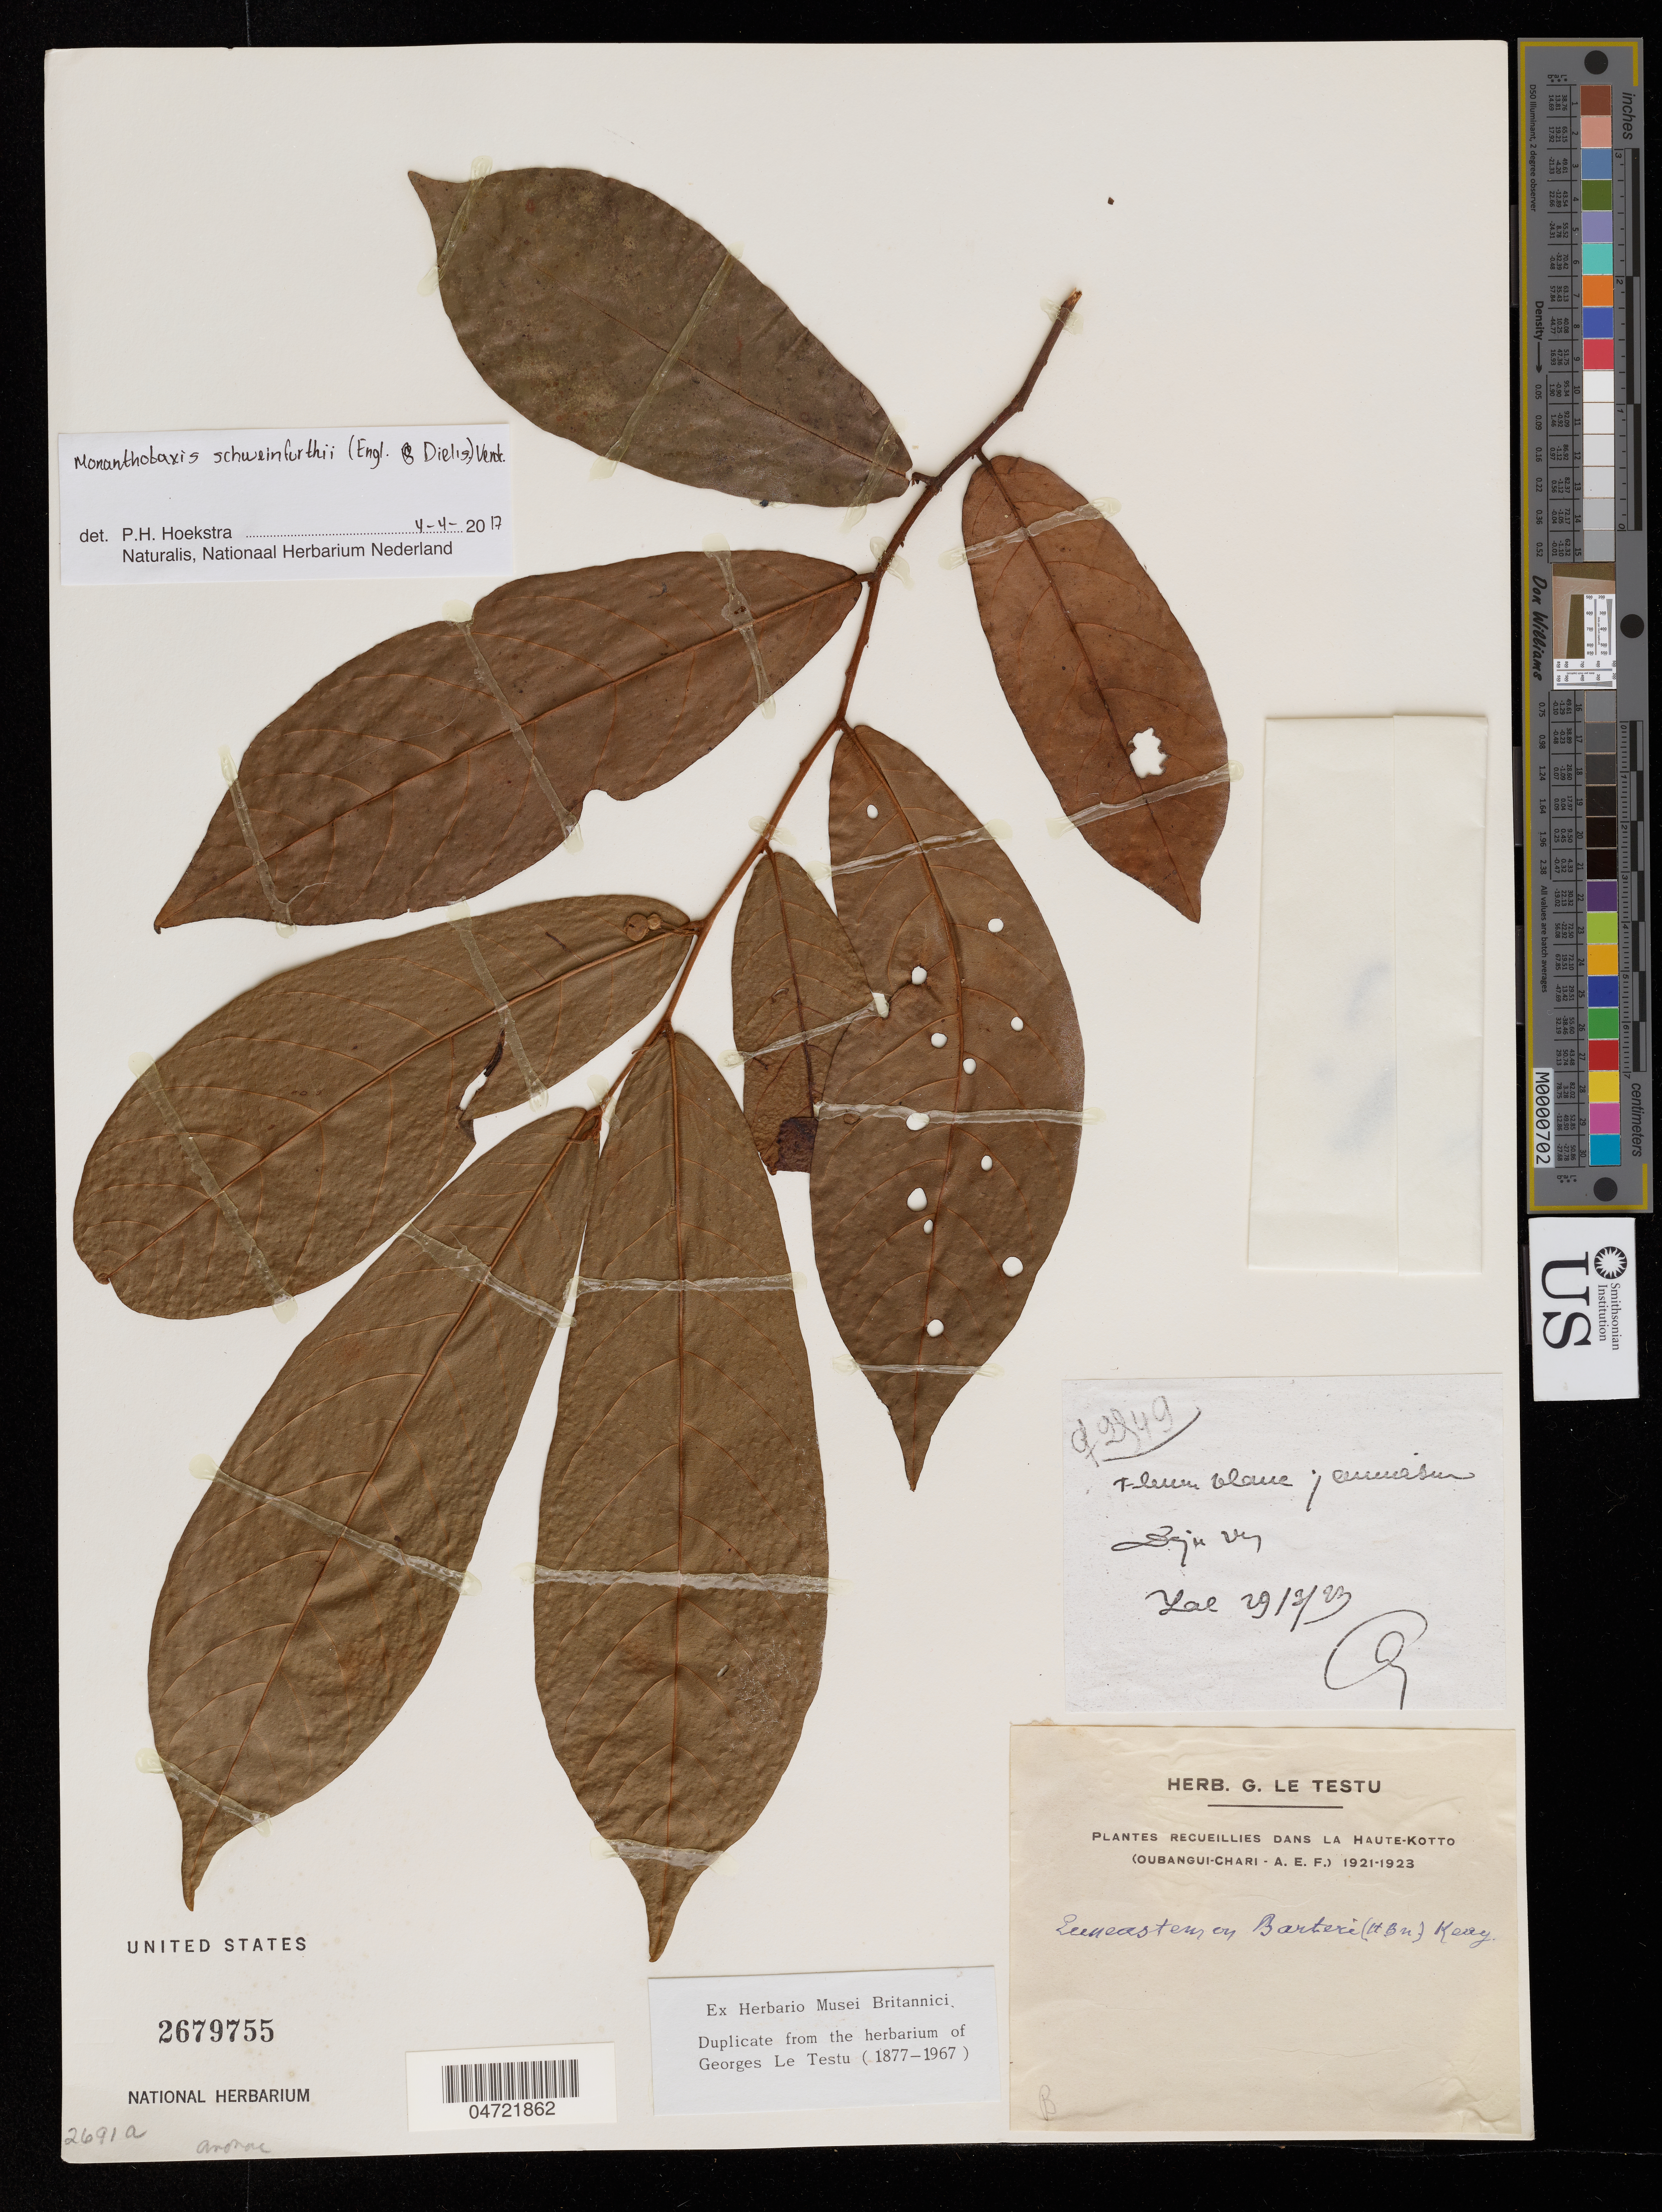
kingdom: Plantae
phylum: Tracheophyta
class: Magnoliopsida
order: Magnoliales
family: Annonaceae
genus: Monanthotaxis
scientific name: Monanthotaxis schweinfurthii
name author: (Engl. & Diels) Verdc.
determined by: Hoekstra, P. H.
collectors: ex herb. Le Testu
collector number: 72149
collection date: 1921/1923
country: Central African Republic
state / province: Haute-Kotto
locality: (Oubangui-Chari - A.E.F.)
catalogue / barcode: US 2679755